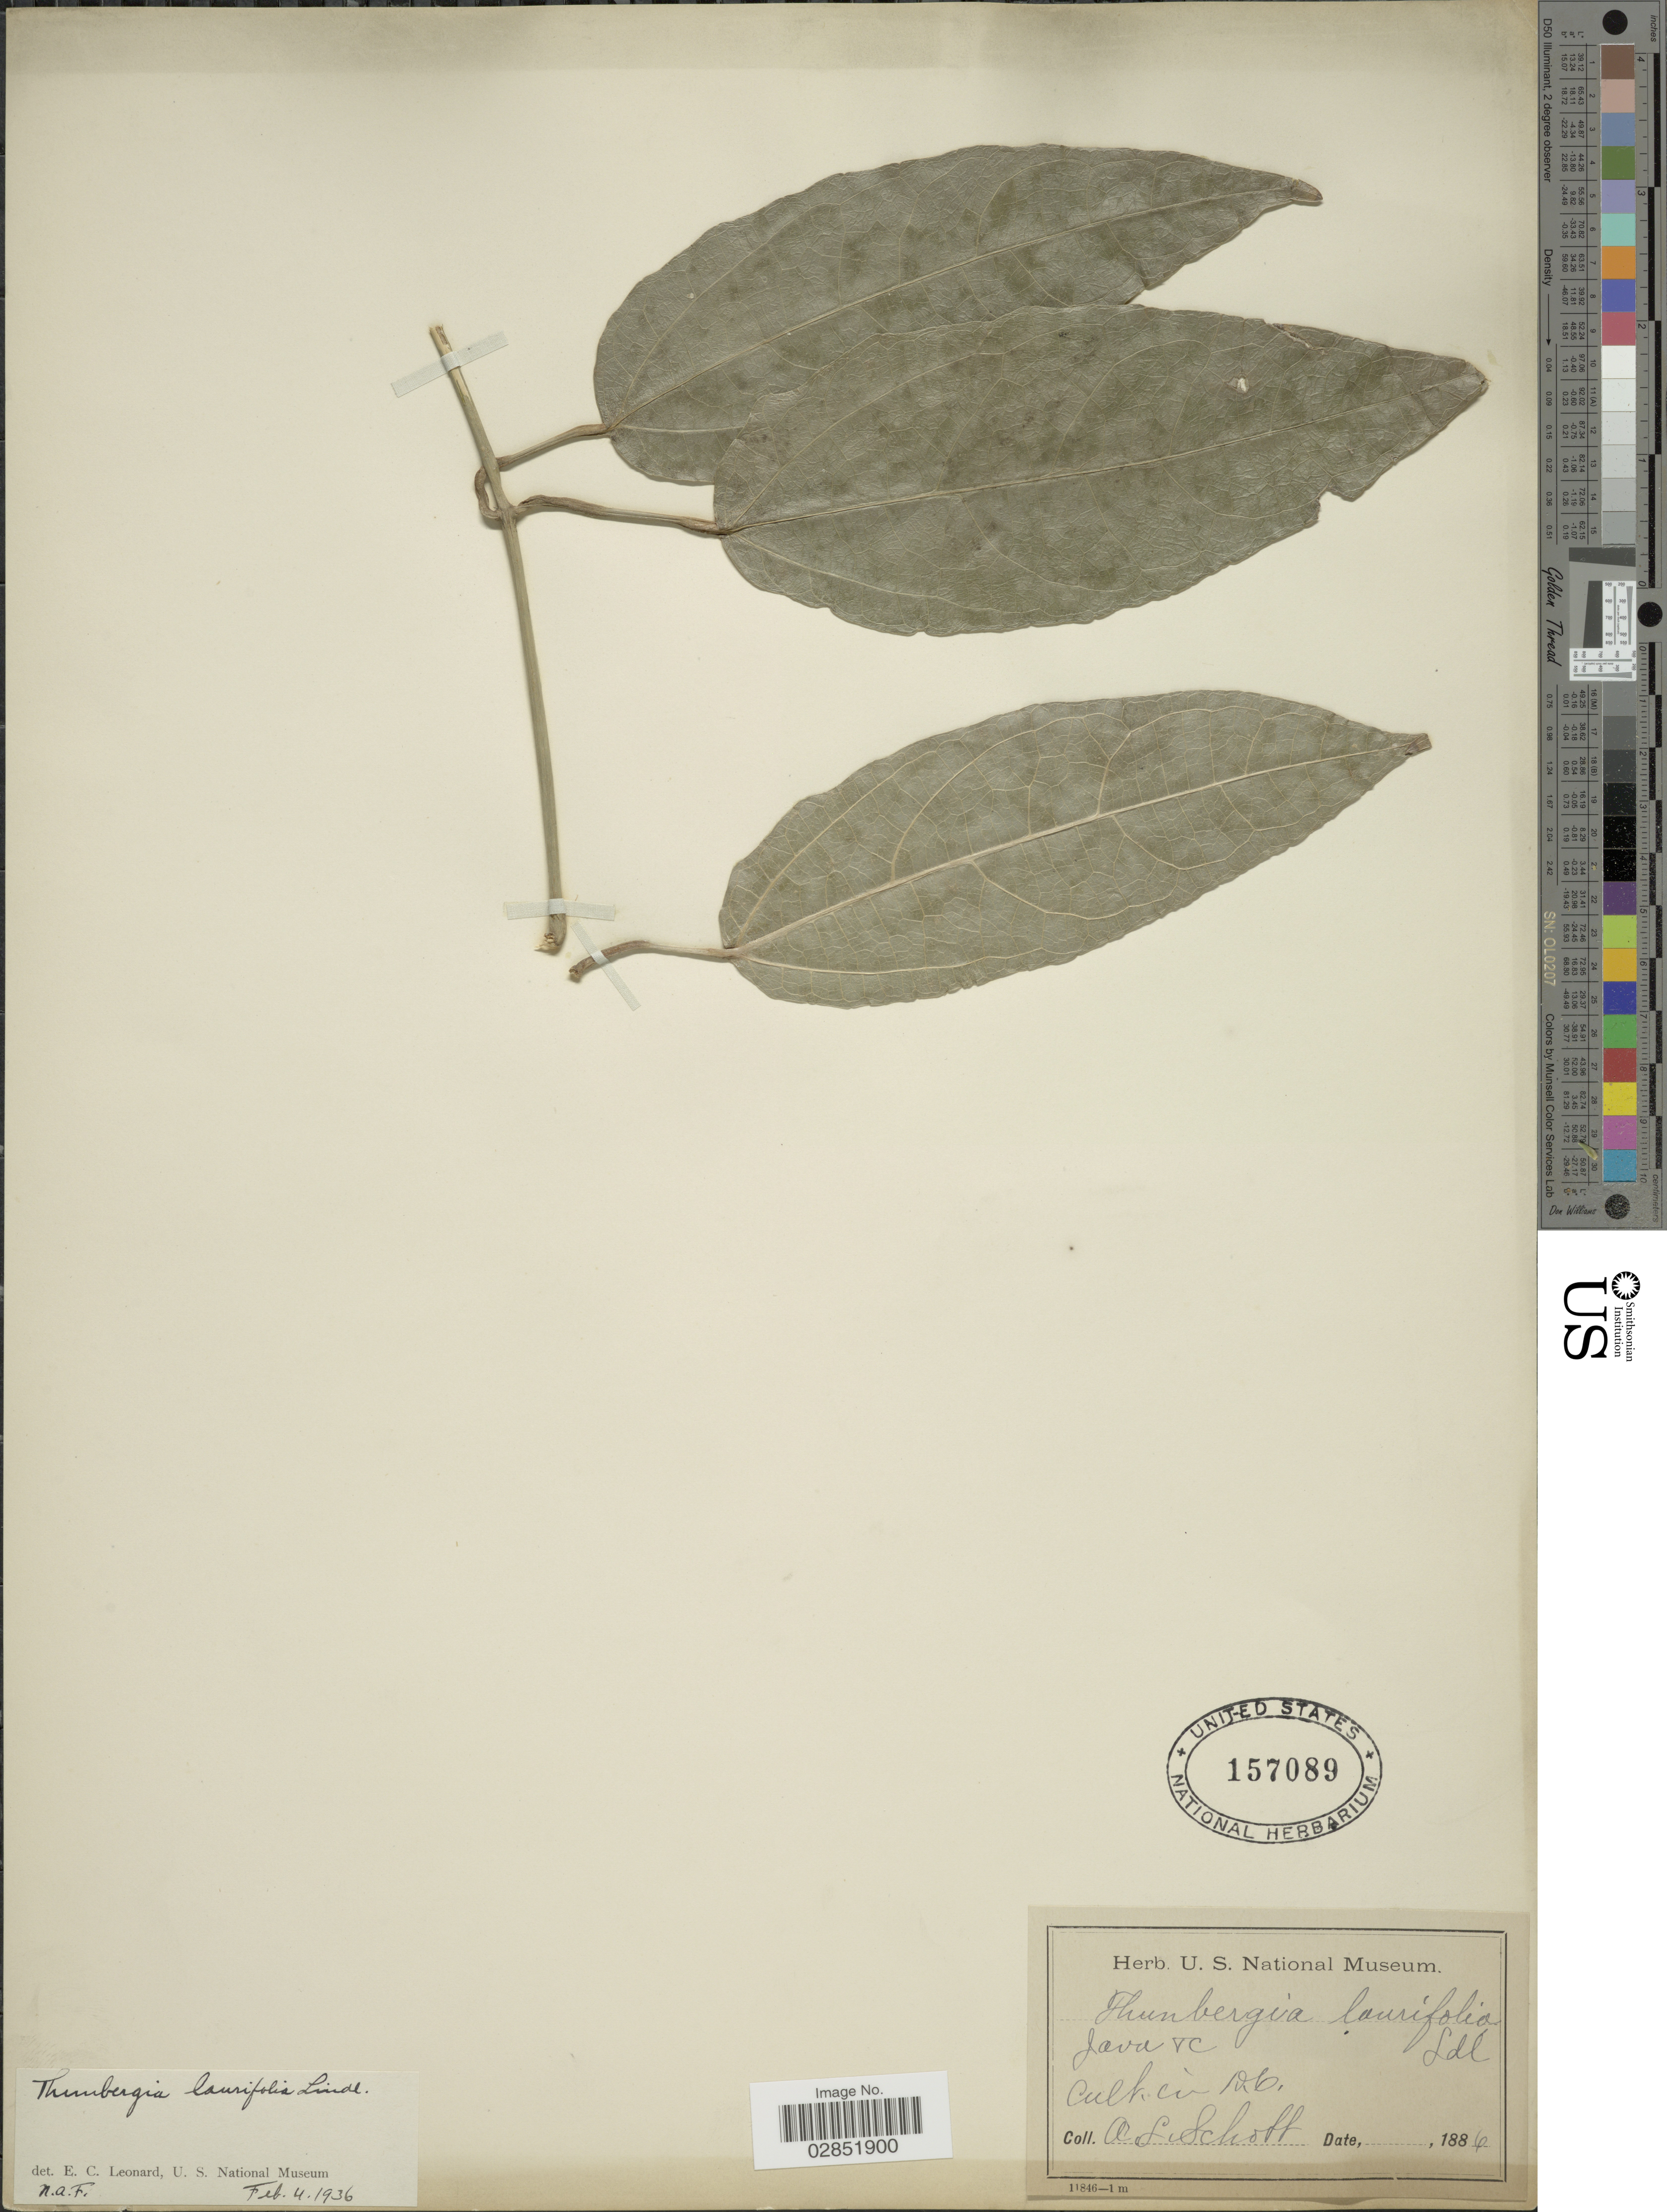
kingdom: Plantae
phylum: Tracheophyta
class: Magnoliopsida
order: Lamiales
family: Acanthaceae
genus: Thunbergia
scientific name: Thunbergia laurifolia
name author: Lindl.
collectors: A. L. Schott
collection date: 1886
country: United States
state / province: District of Columbia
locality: D.C.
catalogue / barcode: US 157089